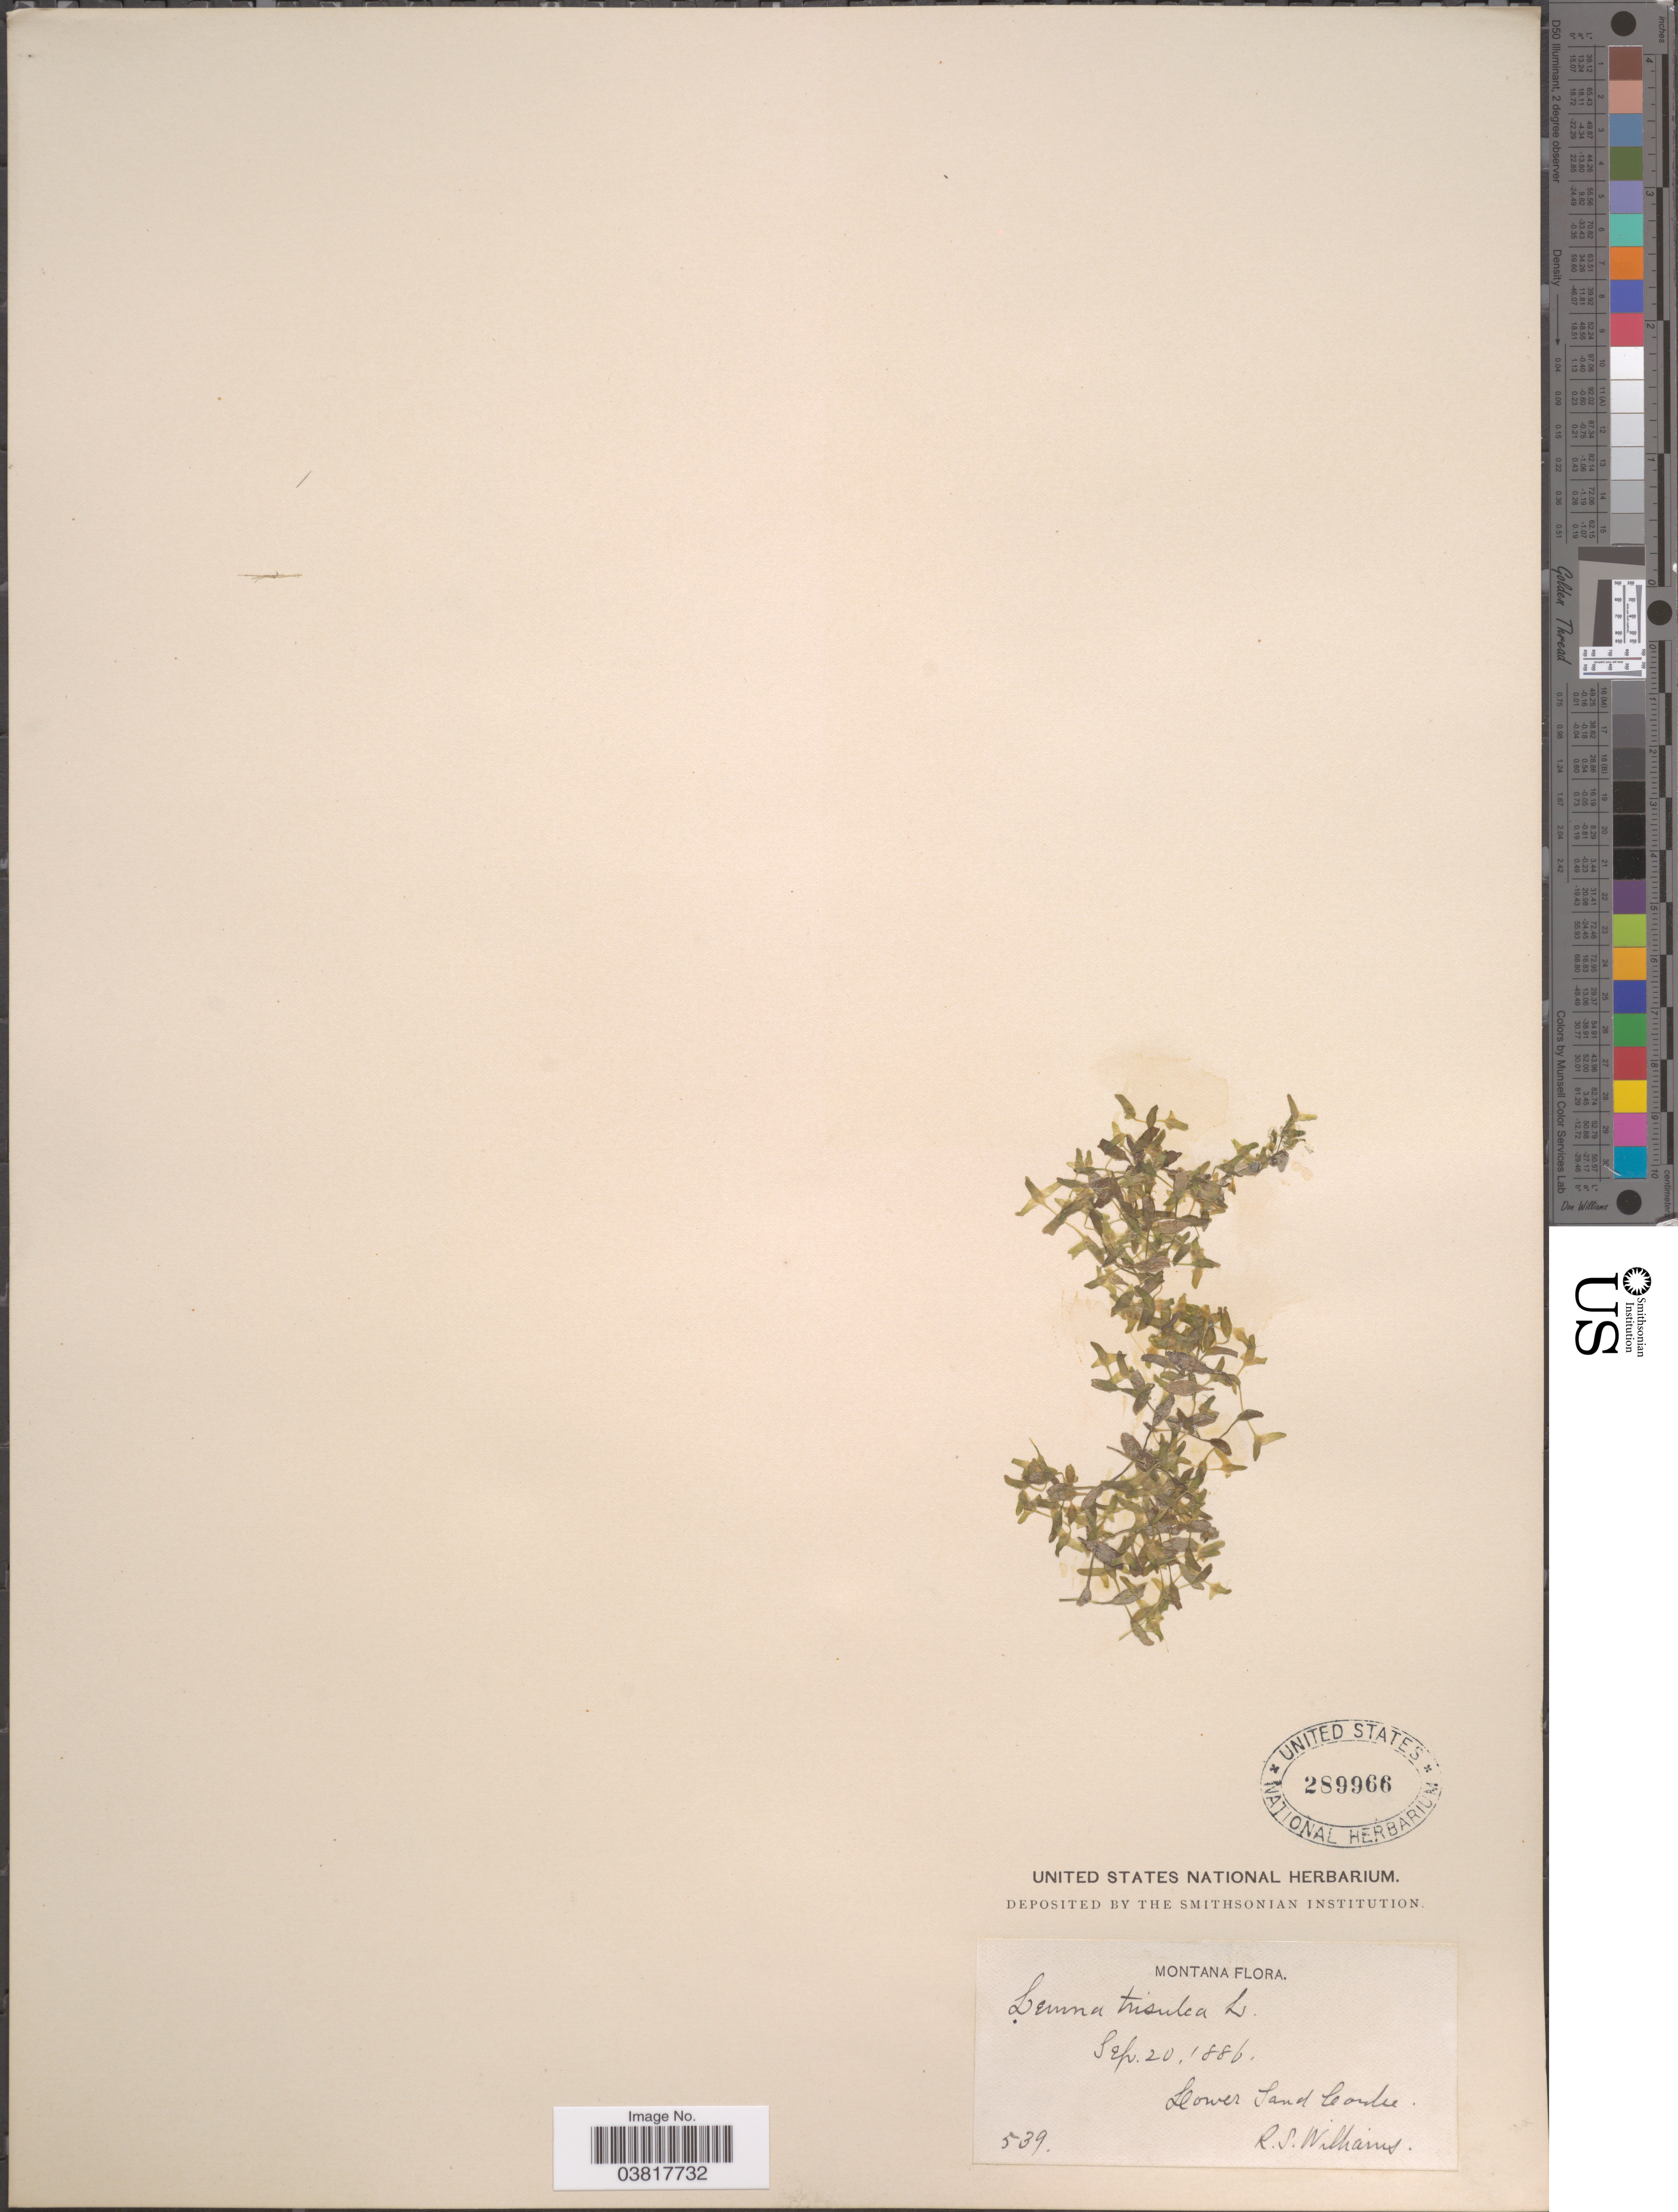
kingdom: Plantae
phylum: Tracheophyta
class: Liliopsida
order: Alismatales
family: Araceae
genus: Lemna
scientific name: Lemna trisulca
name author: L.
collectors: R. S. Williams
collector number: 539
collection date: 1886-09-20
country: United States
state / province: Montana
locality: Lower Sand Coulee.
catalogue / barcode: US 289966